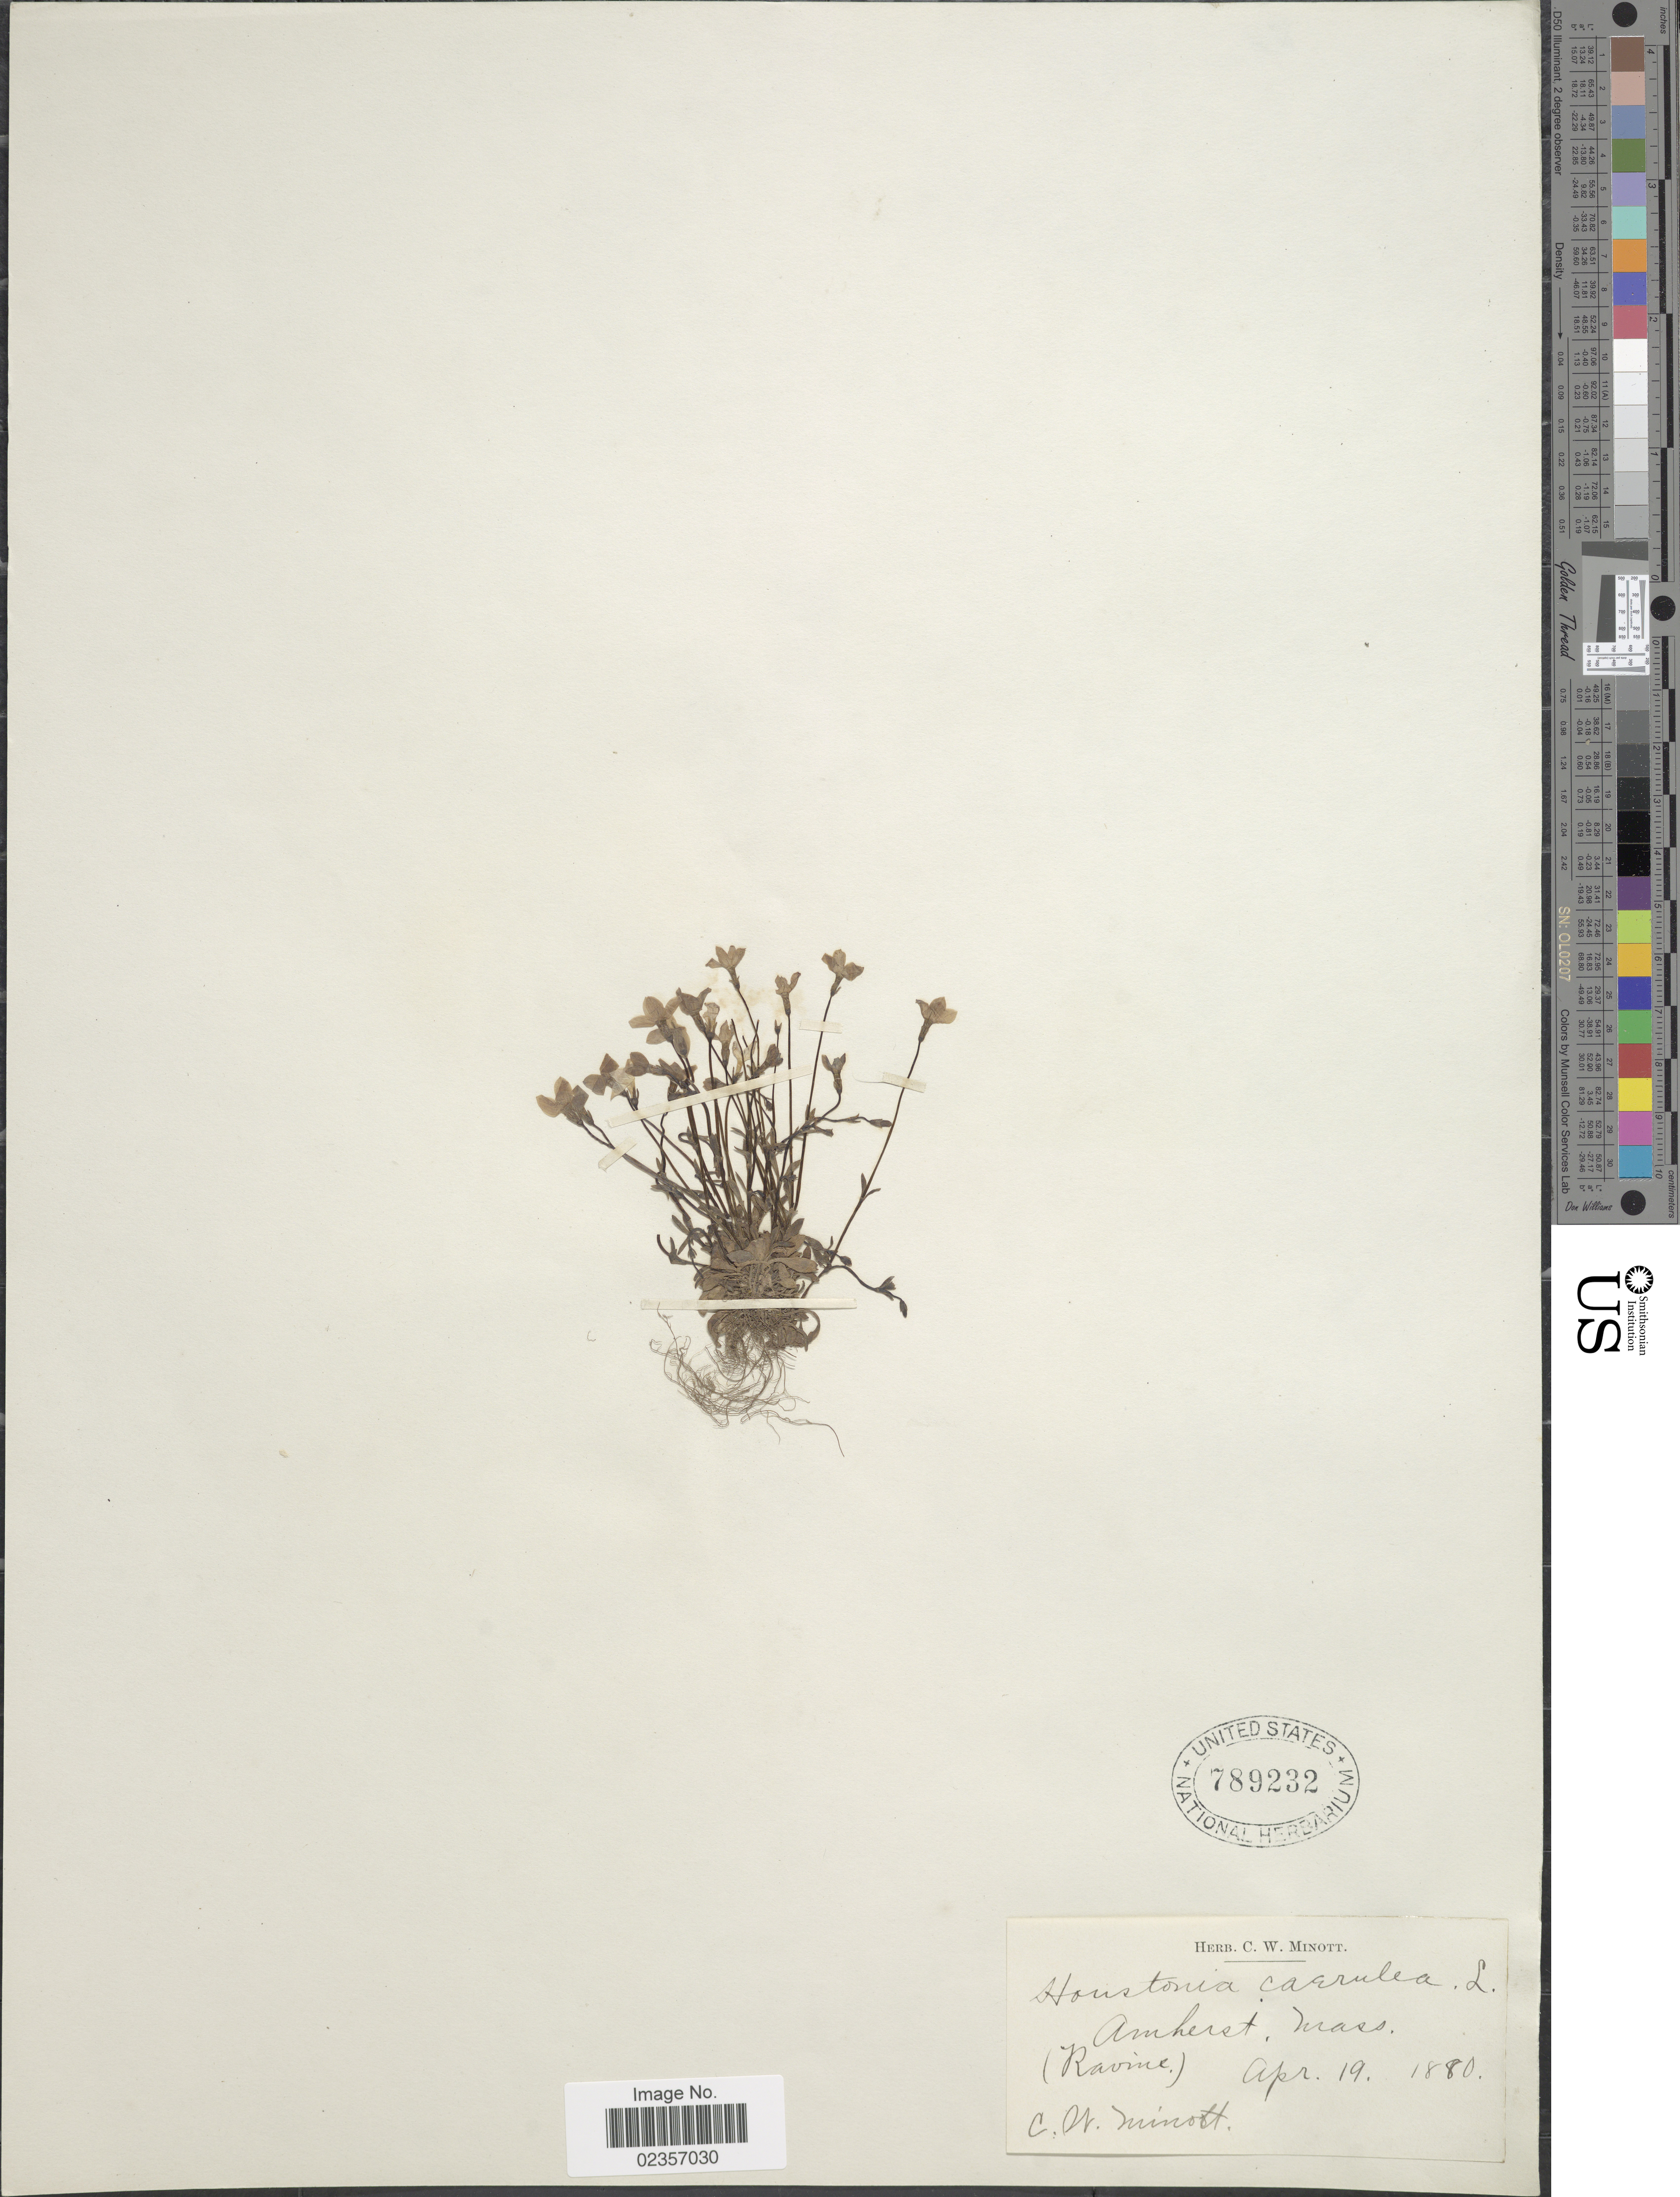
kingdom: Plantae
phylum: Tracheophyta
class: Magnoliopsida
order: Gentianales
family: Rubiaceae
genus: Houstonia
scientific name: Houstonia caerulea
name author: L.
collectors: C. Minott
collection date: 1880-04-19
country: United States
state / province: Massachusetts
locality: Amherst (Ravine).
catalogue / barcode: US 789232